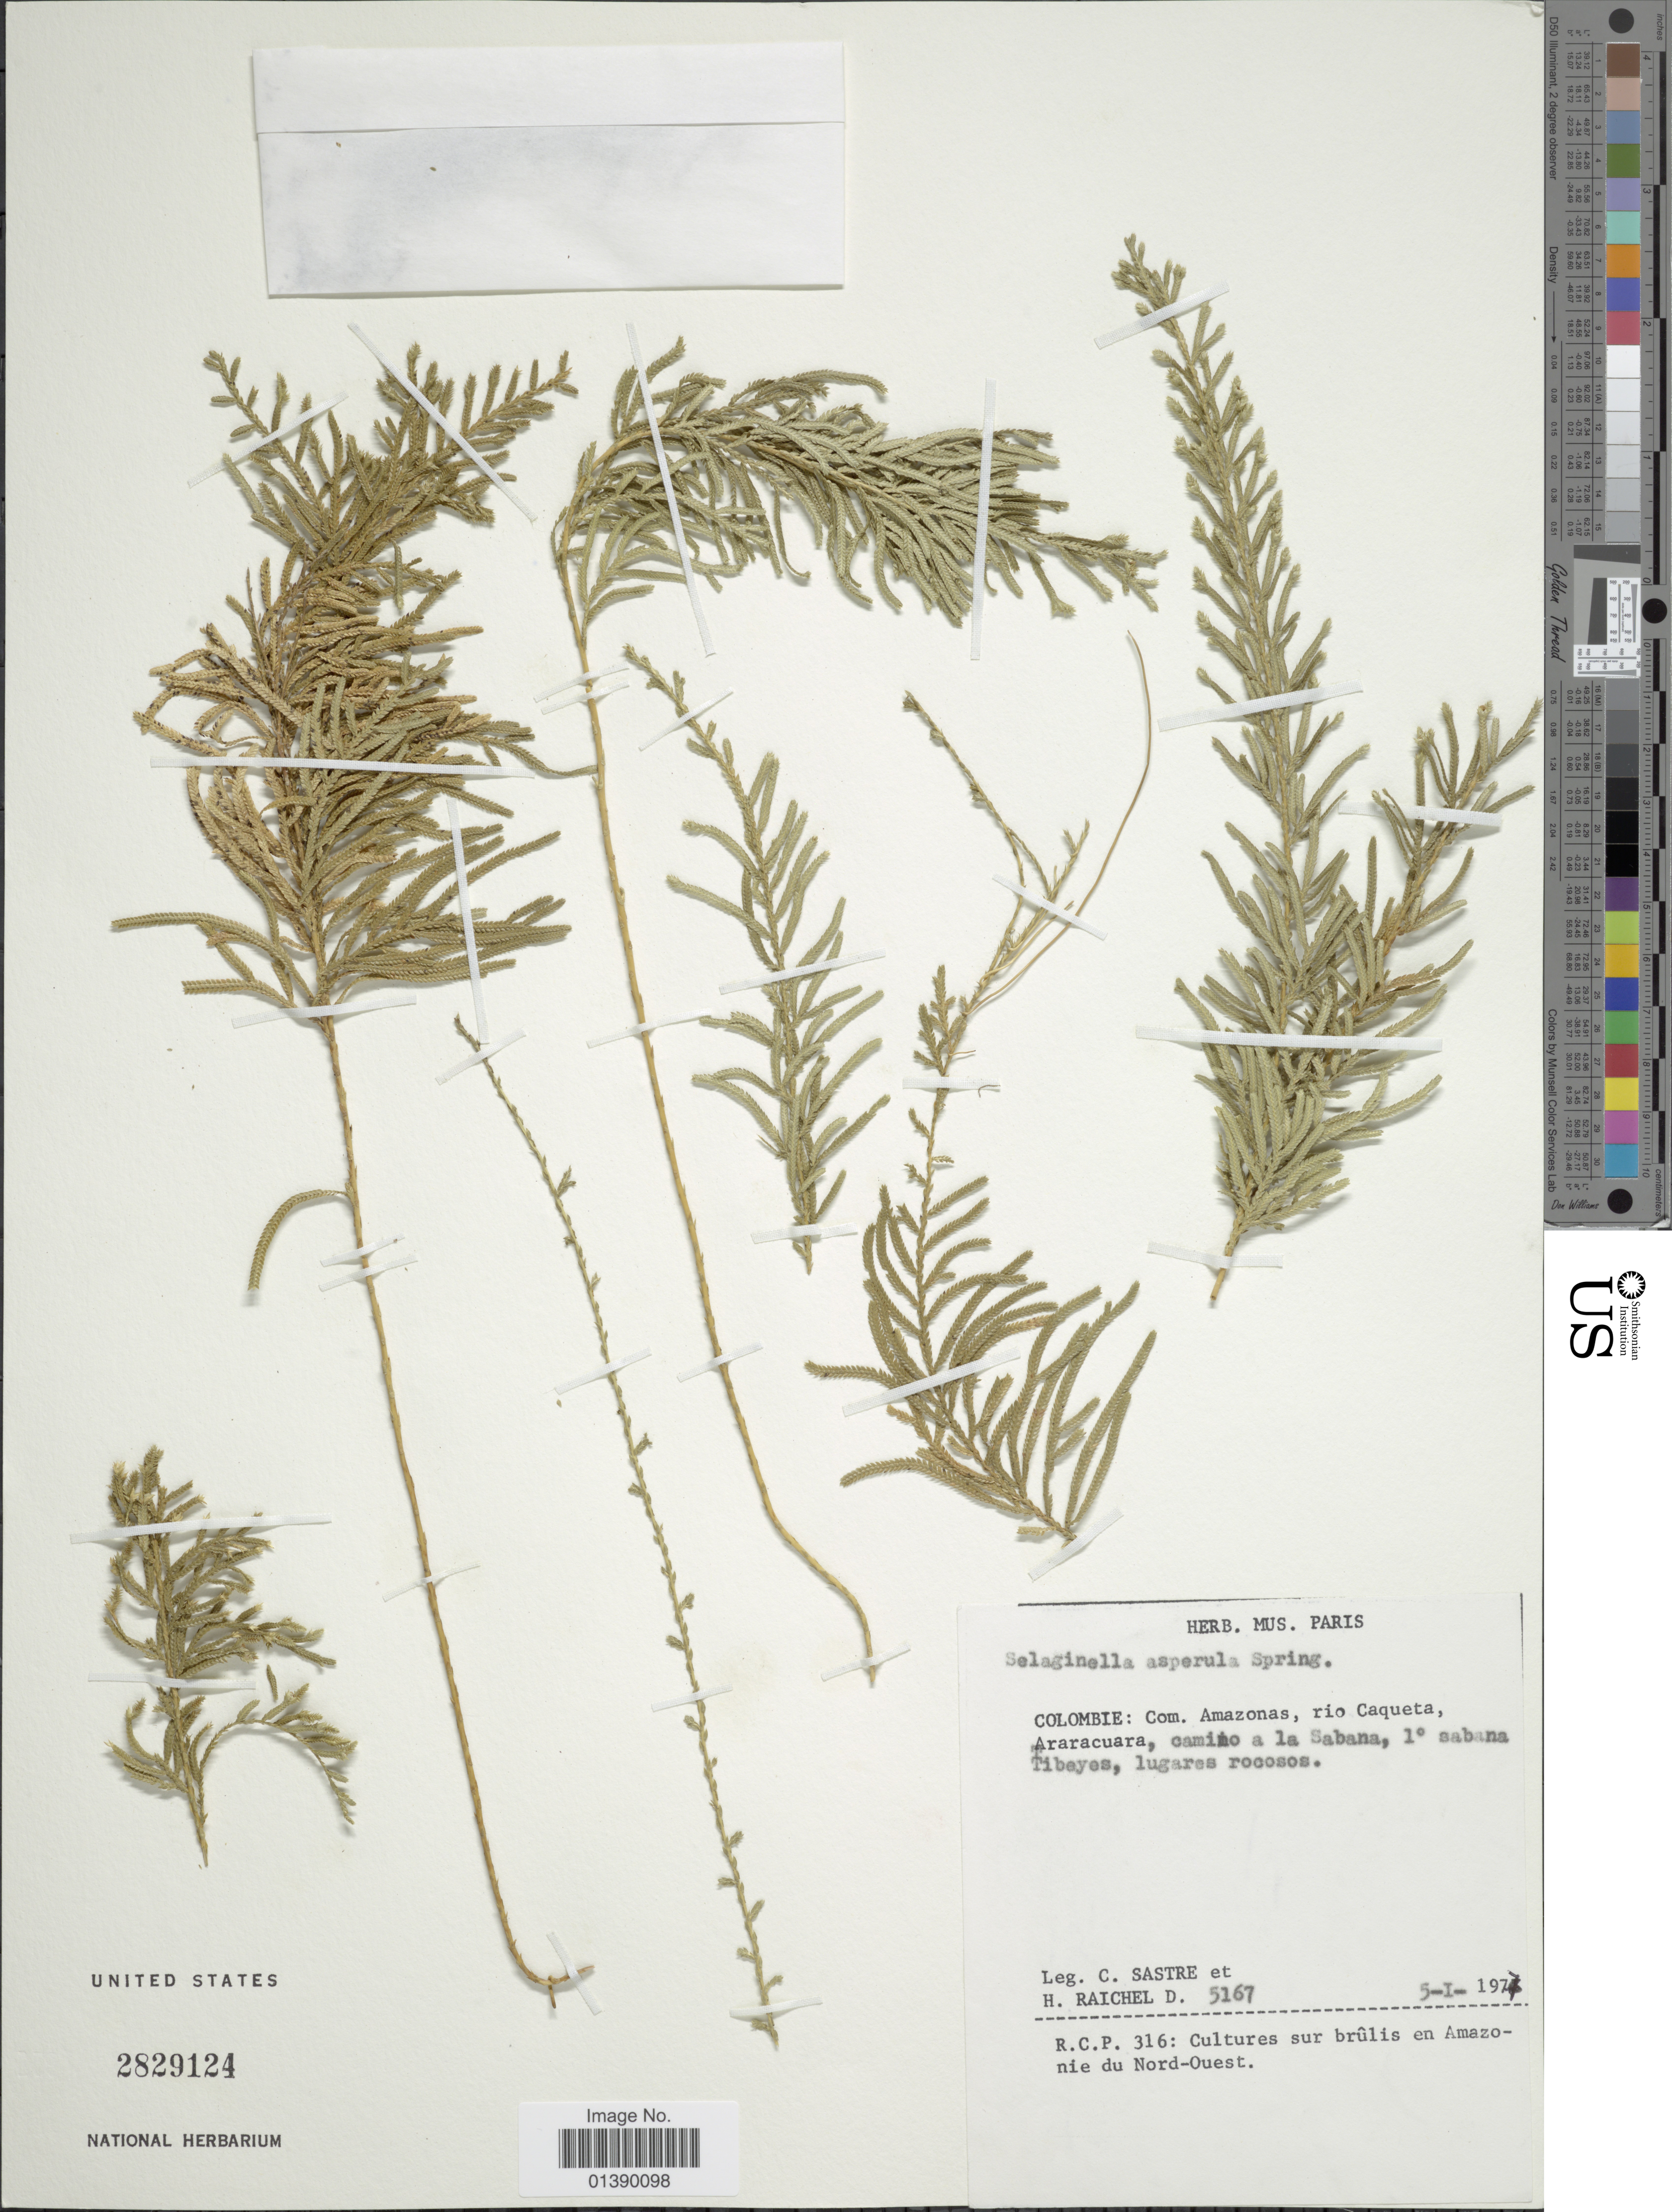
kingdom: Plantae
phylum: Tracheophyta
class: Lycopodiopsida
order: Selaginellales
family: Selaginellaceae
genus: Selaginella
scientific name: Selaginella asperula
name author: Spring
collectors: C. Sastre & H. Raichel D.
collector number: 5167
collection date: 1977-01-05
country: Colombia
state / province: Amazonas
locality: Com. Amazonas, rio Caqueta, Araracuara, camino a la Sabana, 1e saban Tibeyes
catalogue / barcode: US 2829124